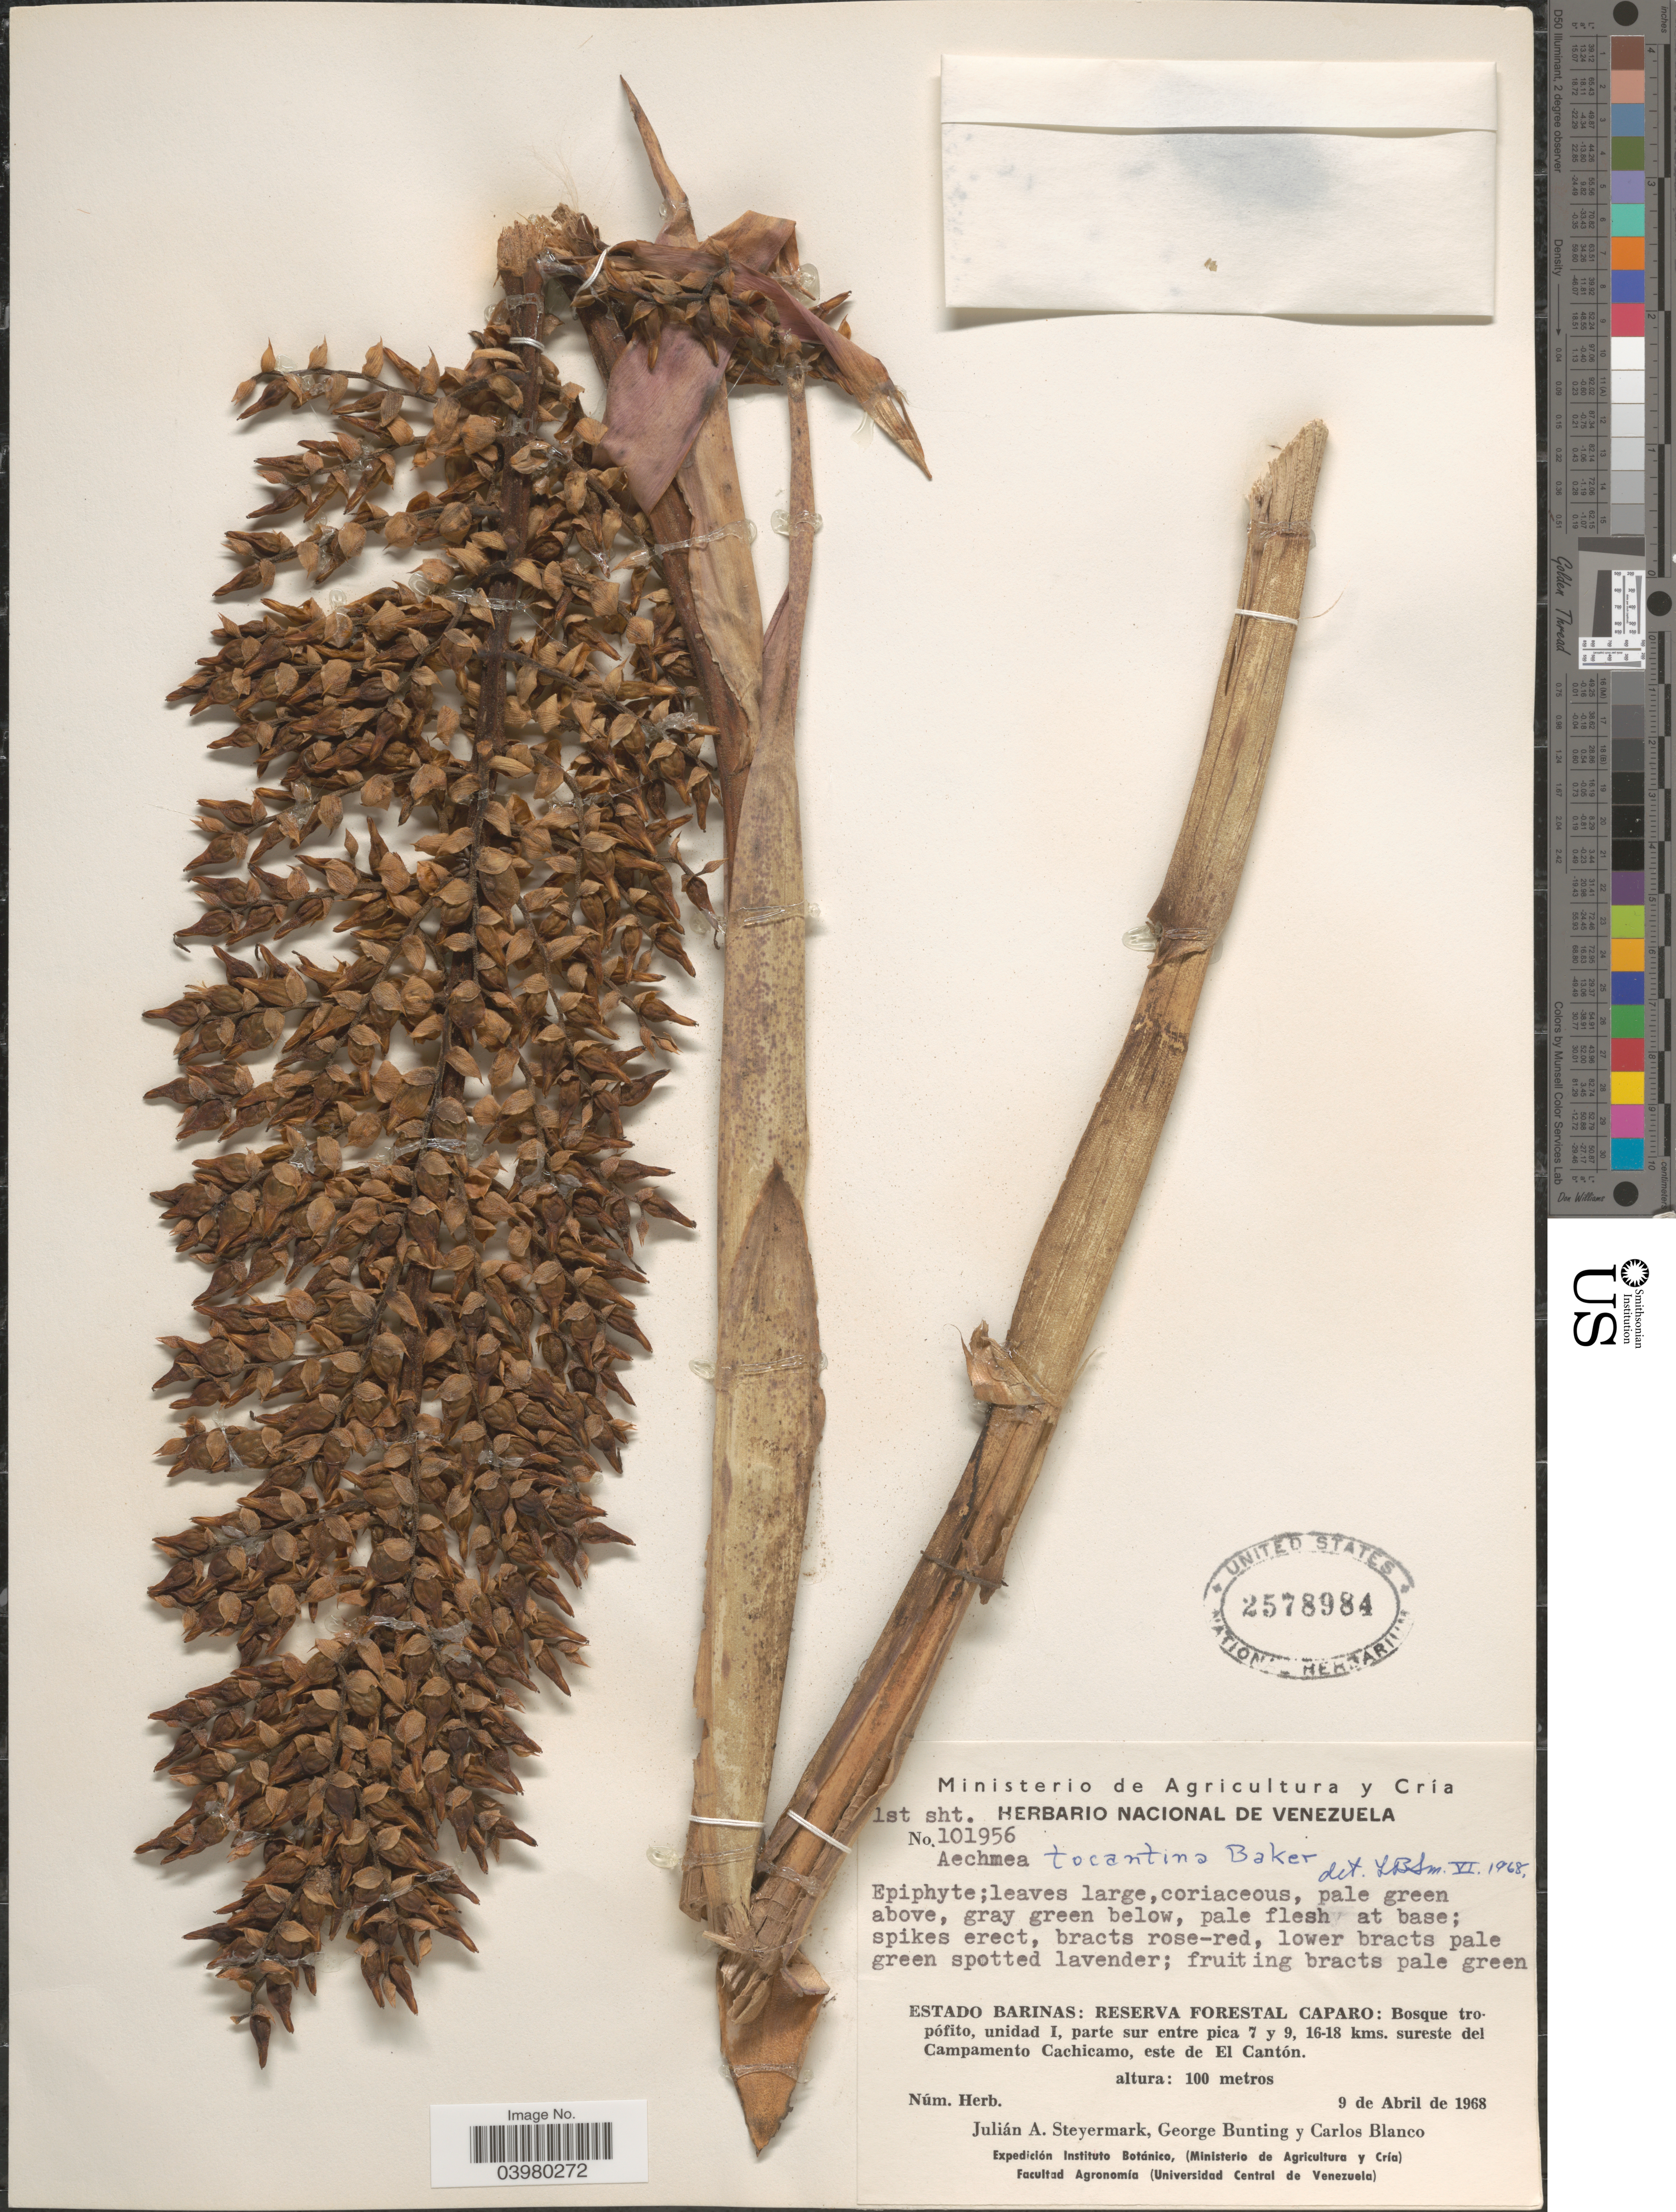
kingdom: Plantae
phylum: Tracheophyta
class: Liliopsida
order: Poales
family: Bromeliaceae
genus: Aechmea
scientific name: Aechmea tocantina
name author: Baker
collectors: J. Steyermark, G. S. Bunting & C. Blanco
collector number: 101956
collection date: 1968-04-09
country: Venezuela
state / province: Barinas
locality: Reserva Forestal Caparo: Bosque tropófito, unidad I, parte sur entre pica 7 y 9, 16-18 kms. sureste del Campamento Cachicamo, este de El Cantón.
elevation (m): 100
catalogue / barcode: US 2578984